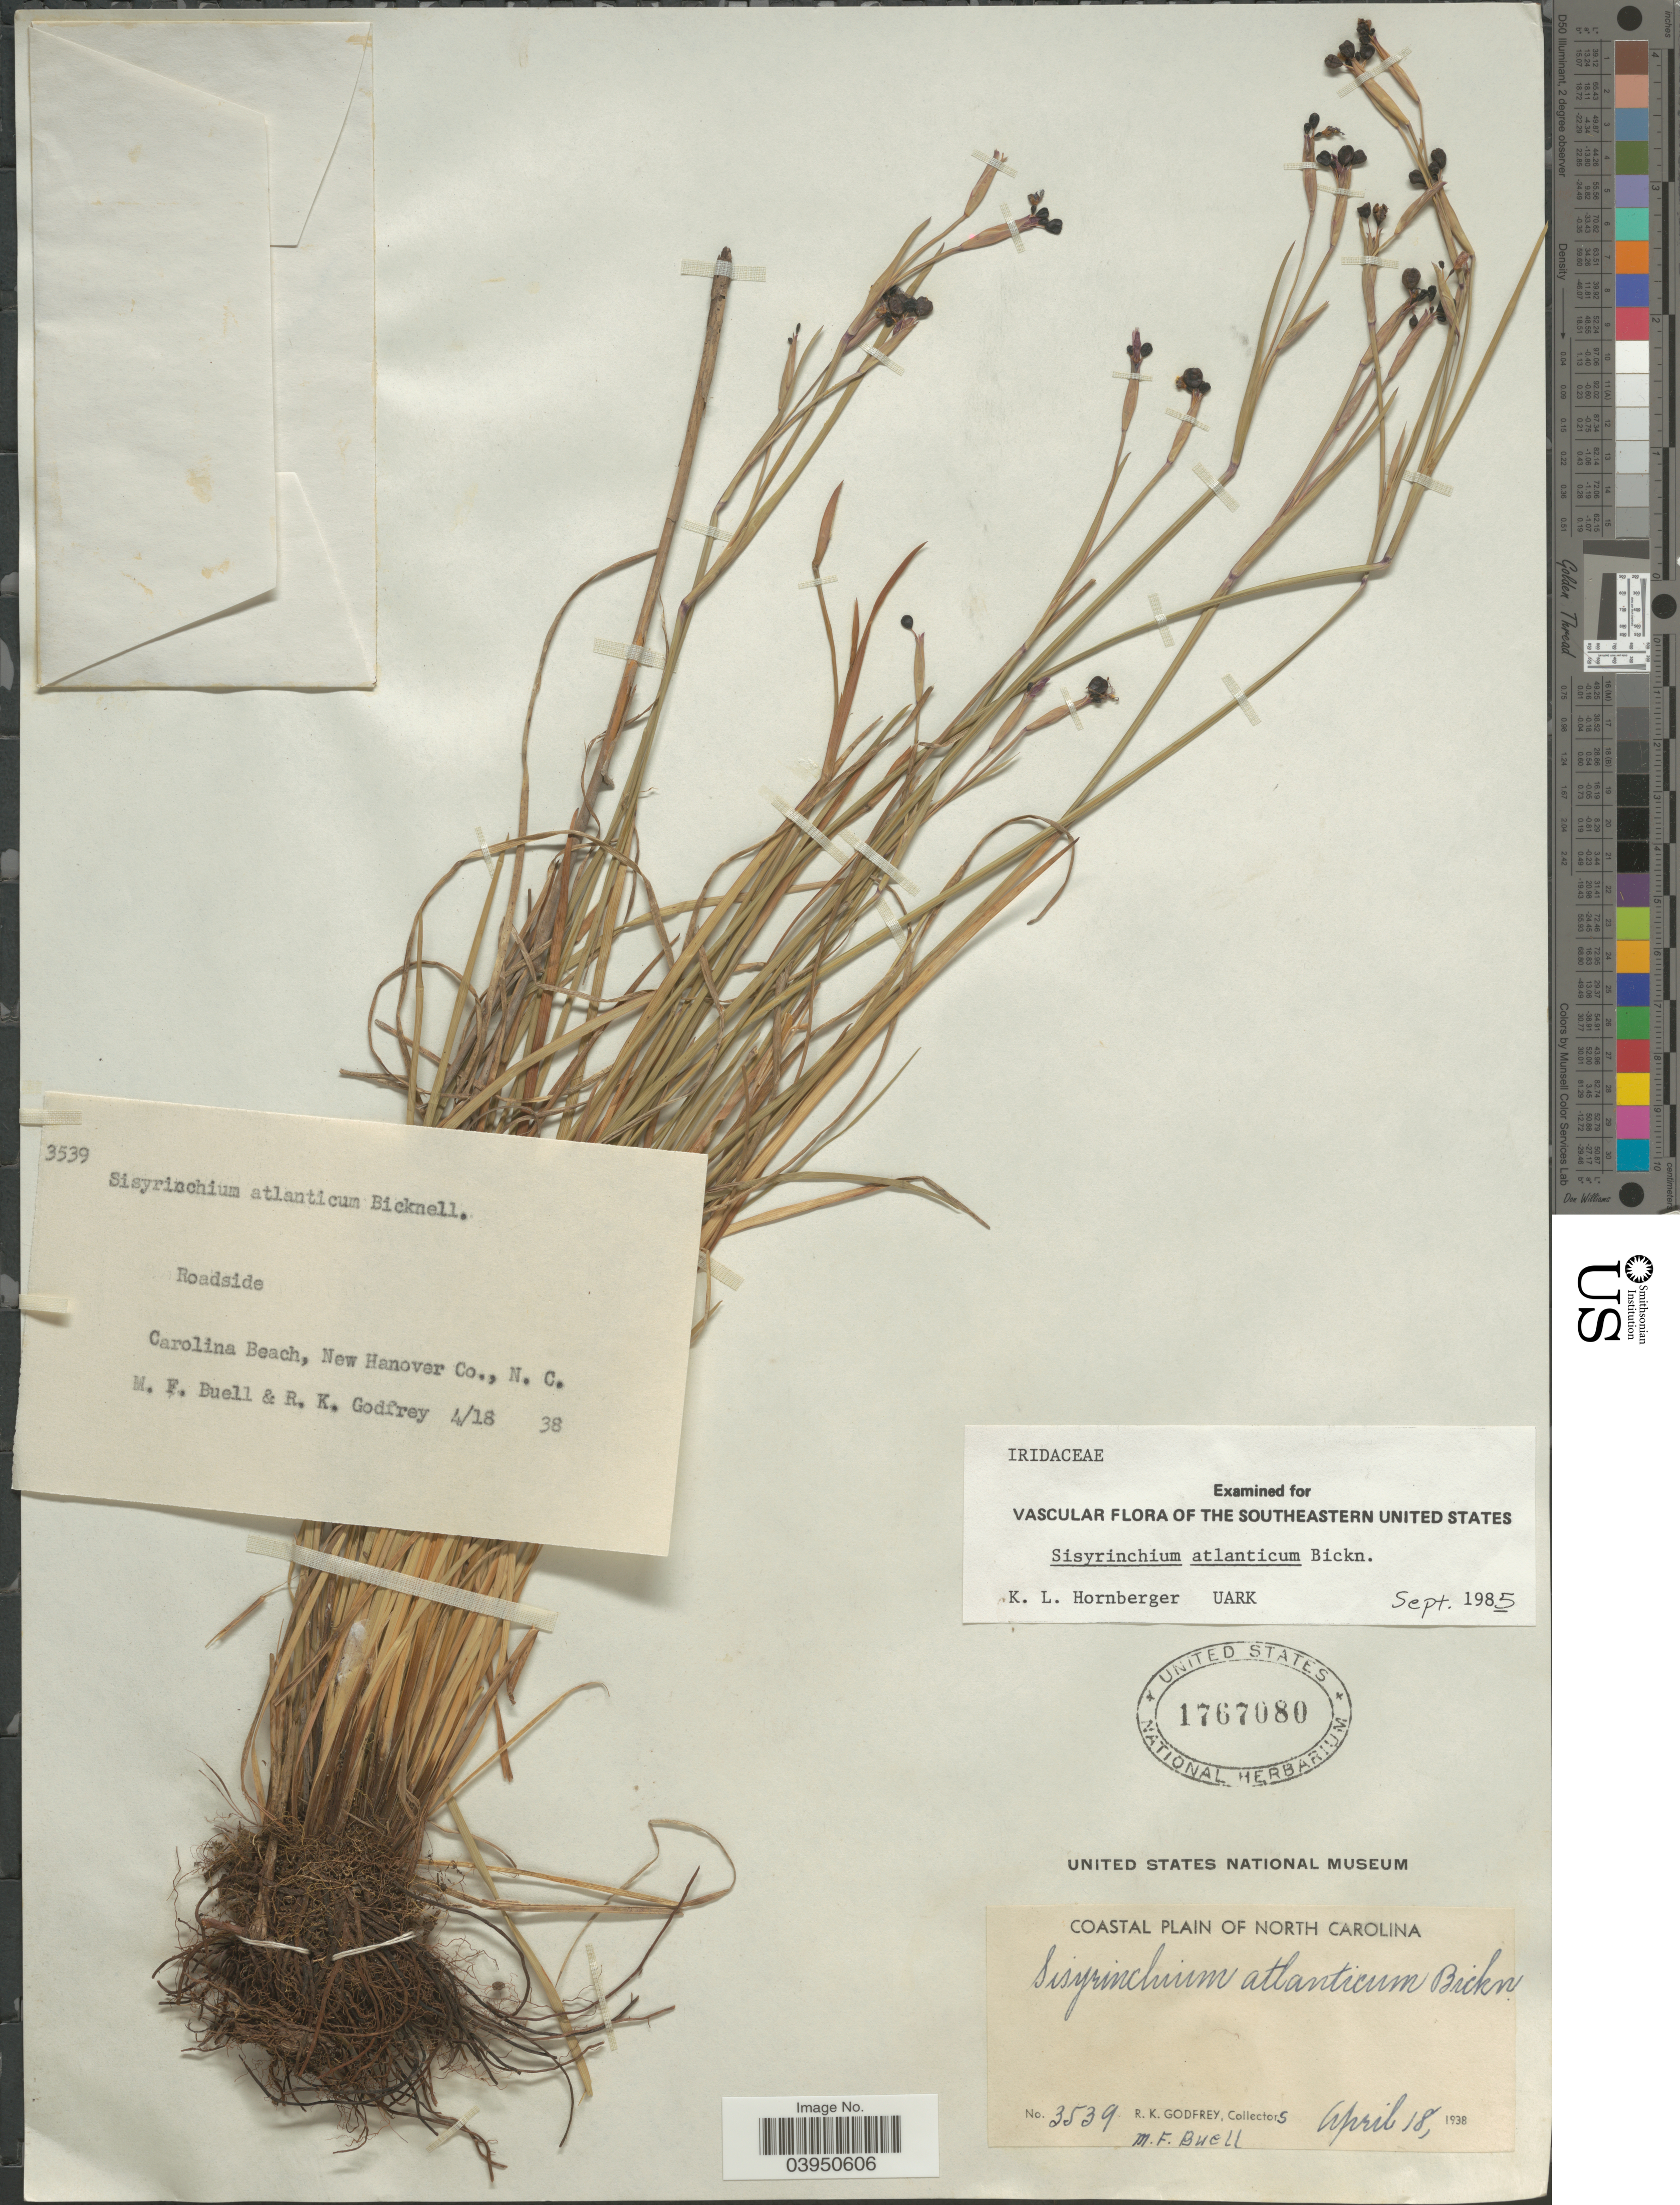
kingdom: Plantae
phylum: Tracheophyta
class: Liliopsida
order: Asparagales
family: Iridaceae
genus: Sisyrinchium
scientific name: Sisyrinchium atlanticum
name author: E.P. Bicknell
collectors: R. K. Godfrey & M. Buell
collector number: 3539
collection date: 1938-04-18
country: United States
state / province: North Carolina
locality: Coastal Plain of North Carolina. Carolina Beach, New Hanover Co.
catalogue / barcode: US 1767080